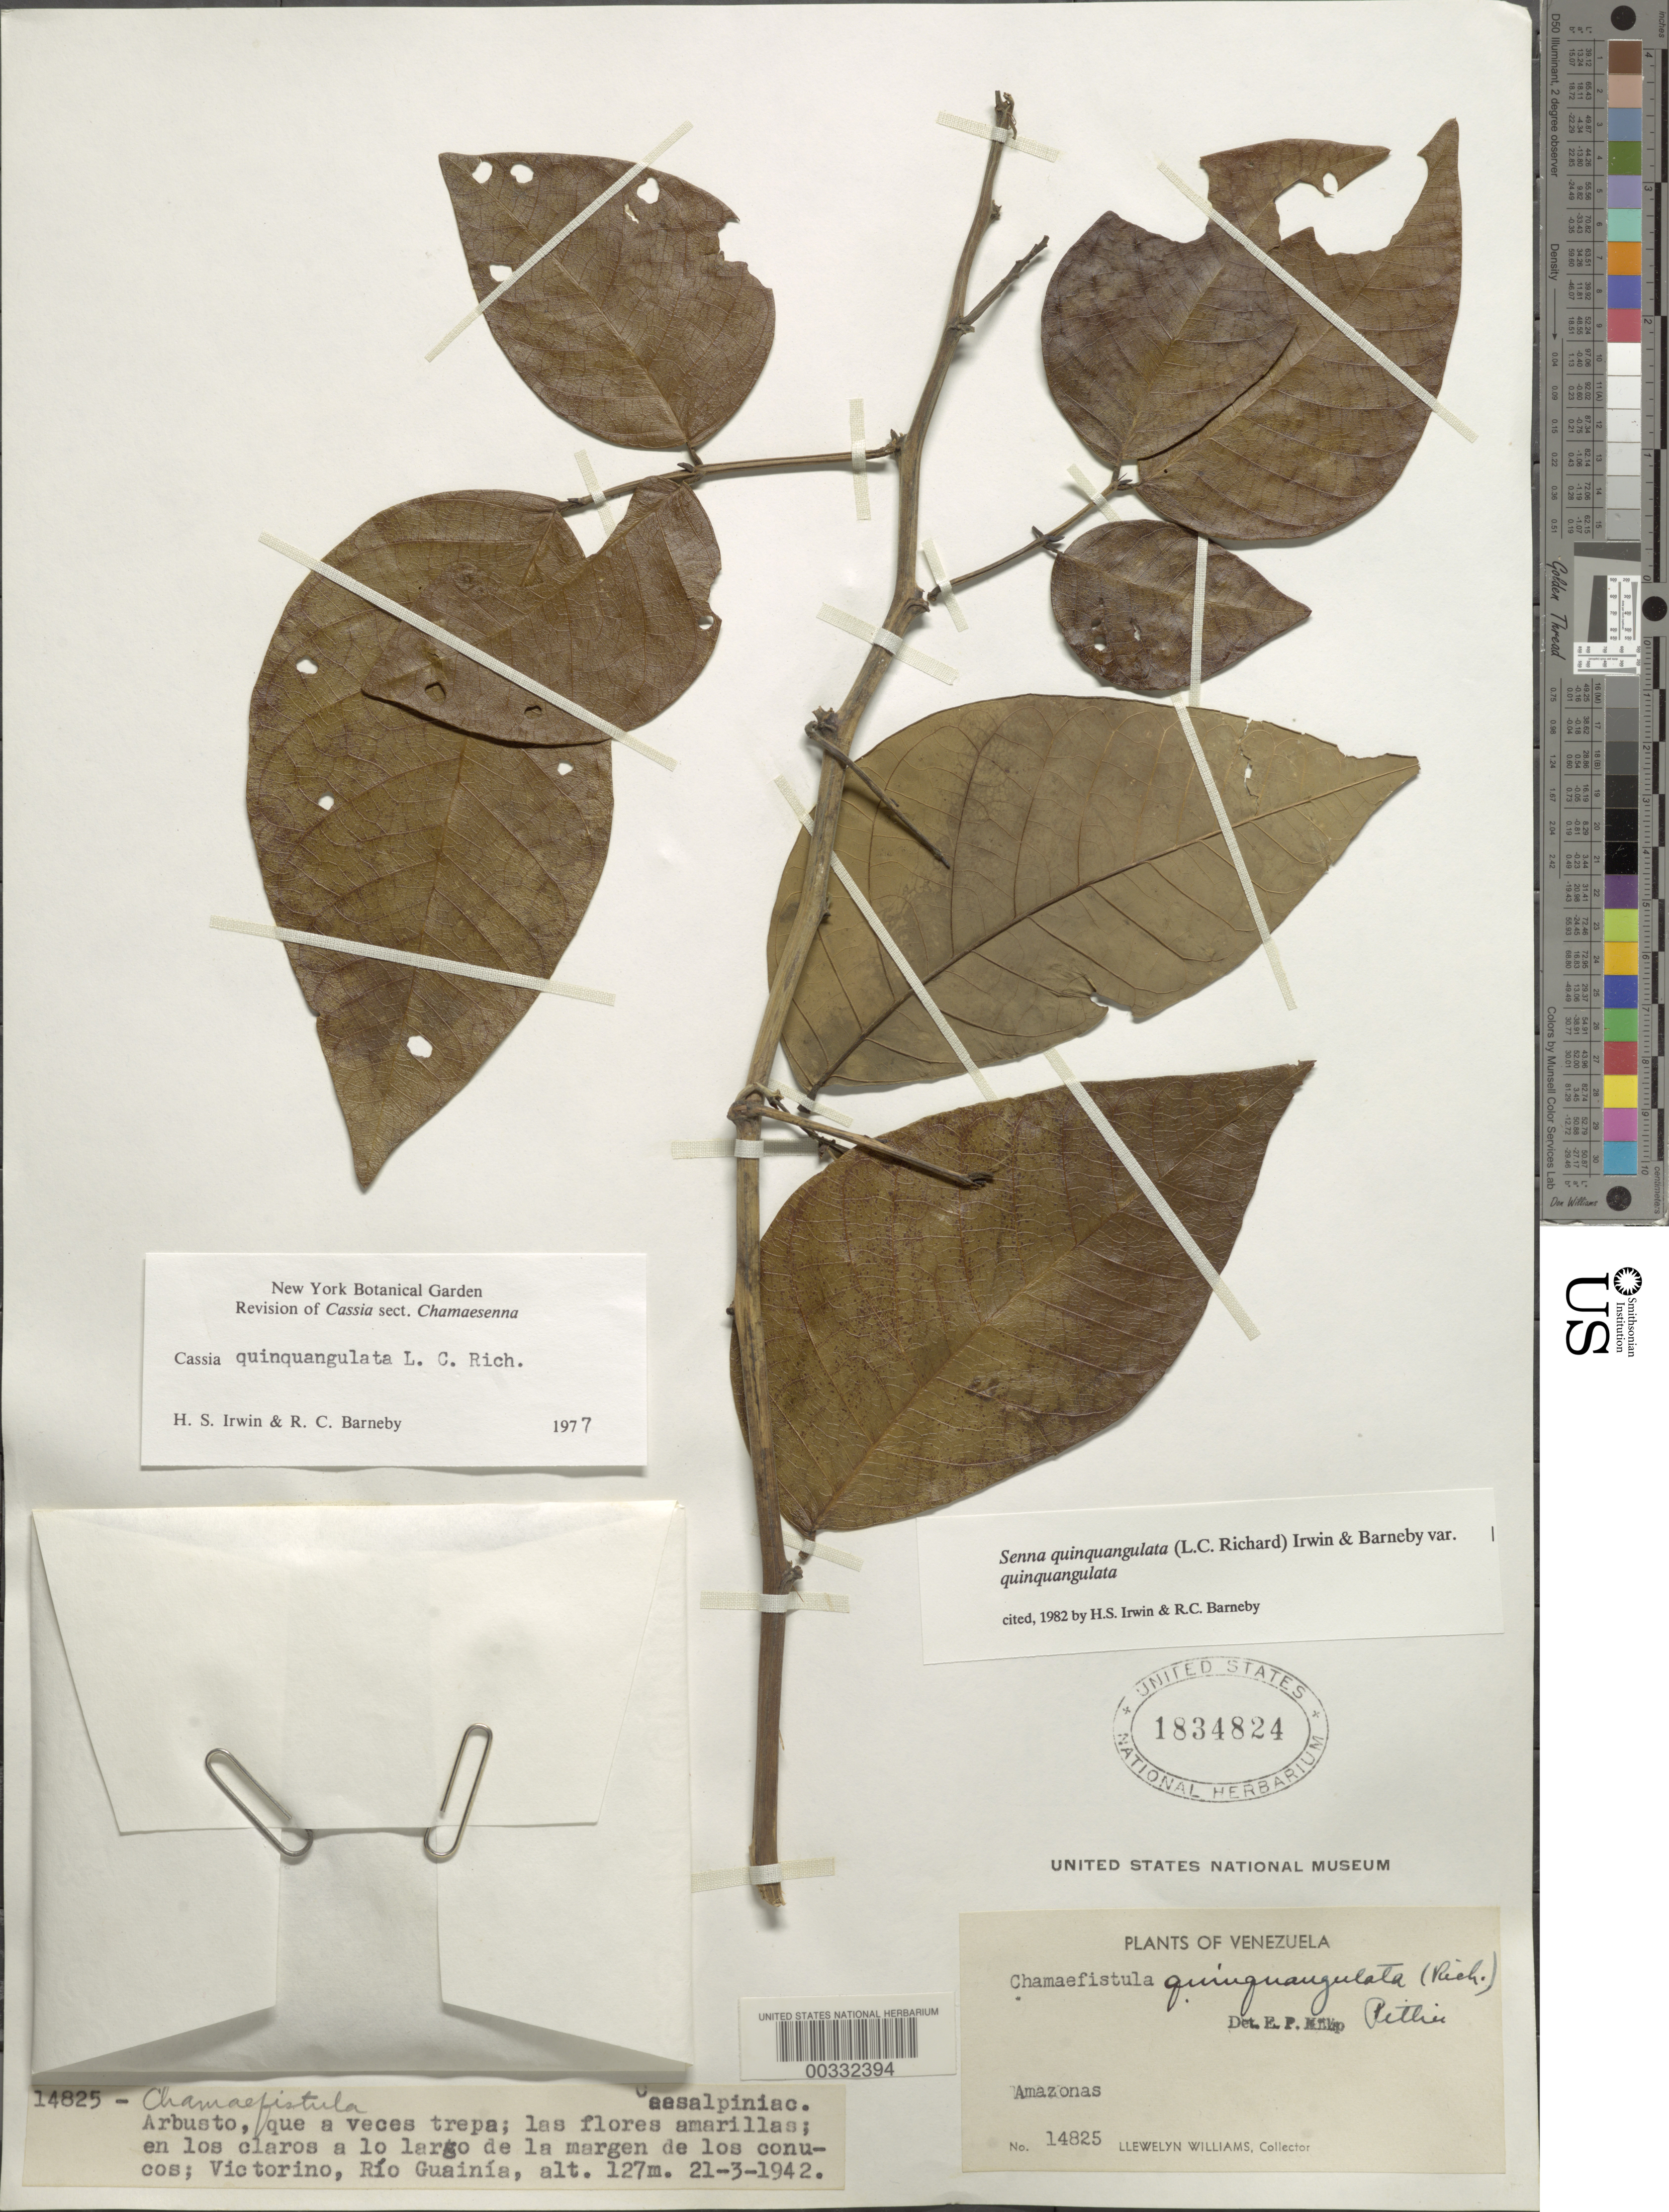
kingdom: Plantae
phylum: Tracheophyta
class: Magnoliopsida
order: Fabales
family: Fabaceae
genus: Senna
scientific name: Senna quinquangulata var. quinquangulata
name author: H.S. Irwin & Barneby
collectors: Ll. Williams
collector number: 14825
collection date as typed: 21 Mar 1942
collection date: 1942-03-21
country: Venezuela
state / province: Amazonas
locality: Vicotorio, rio guainia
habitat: En los claros a lo largo de la margen de los conucos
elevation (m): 127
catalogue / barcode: US 1834824